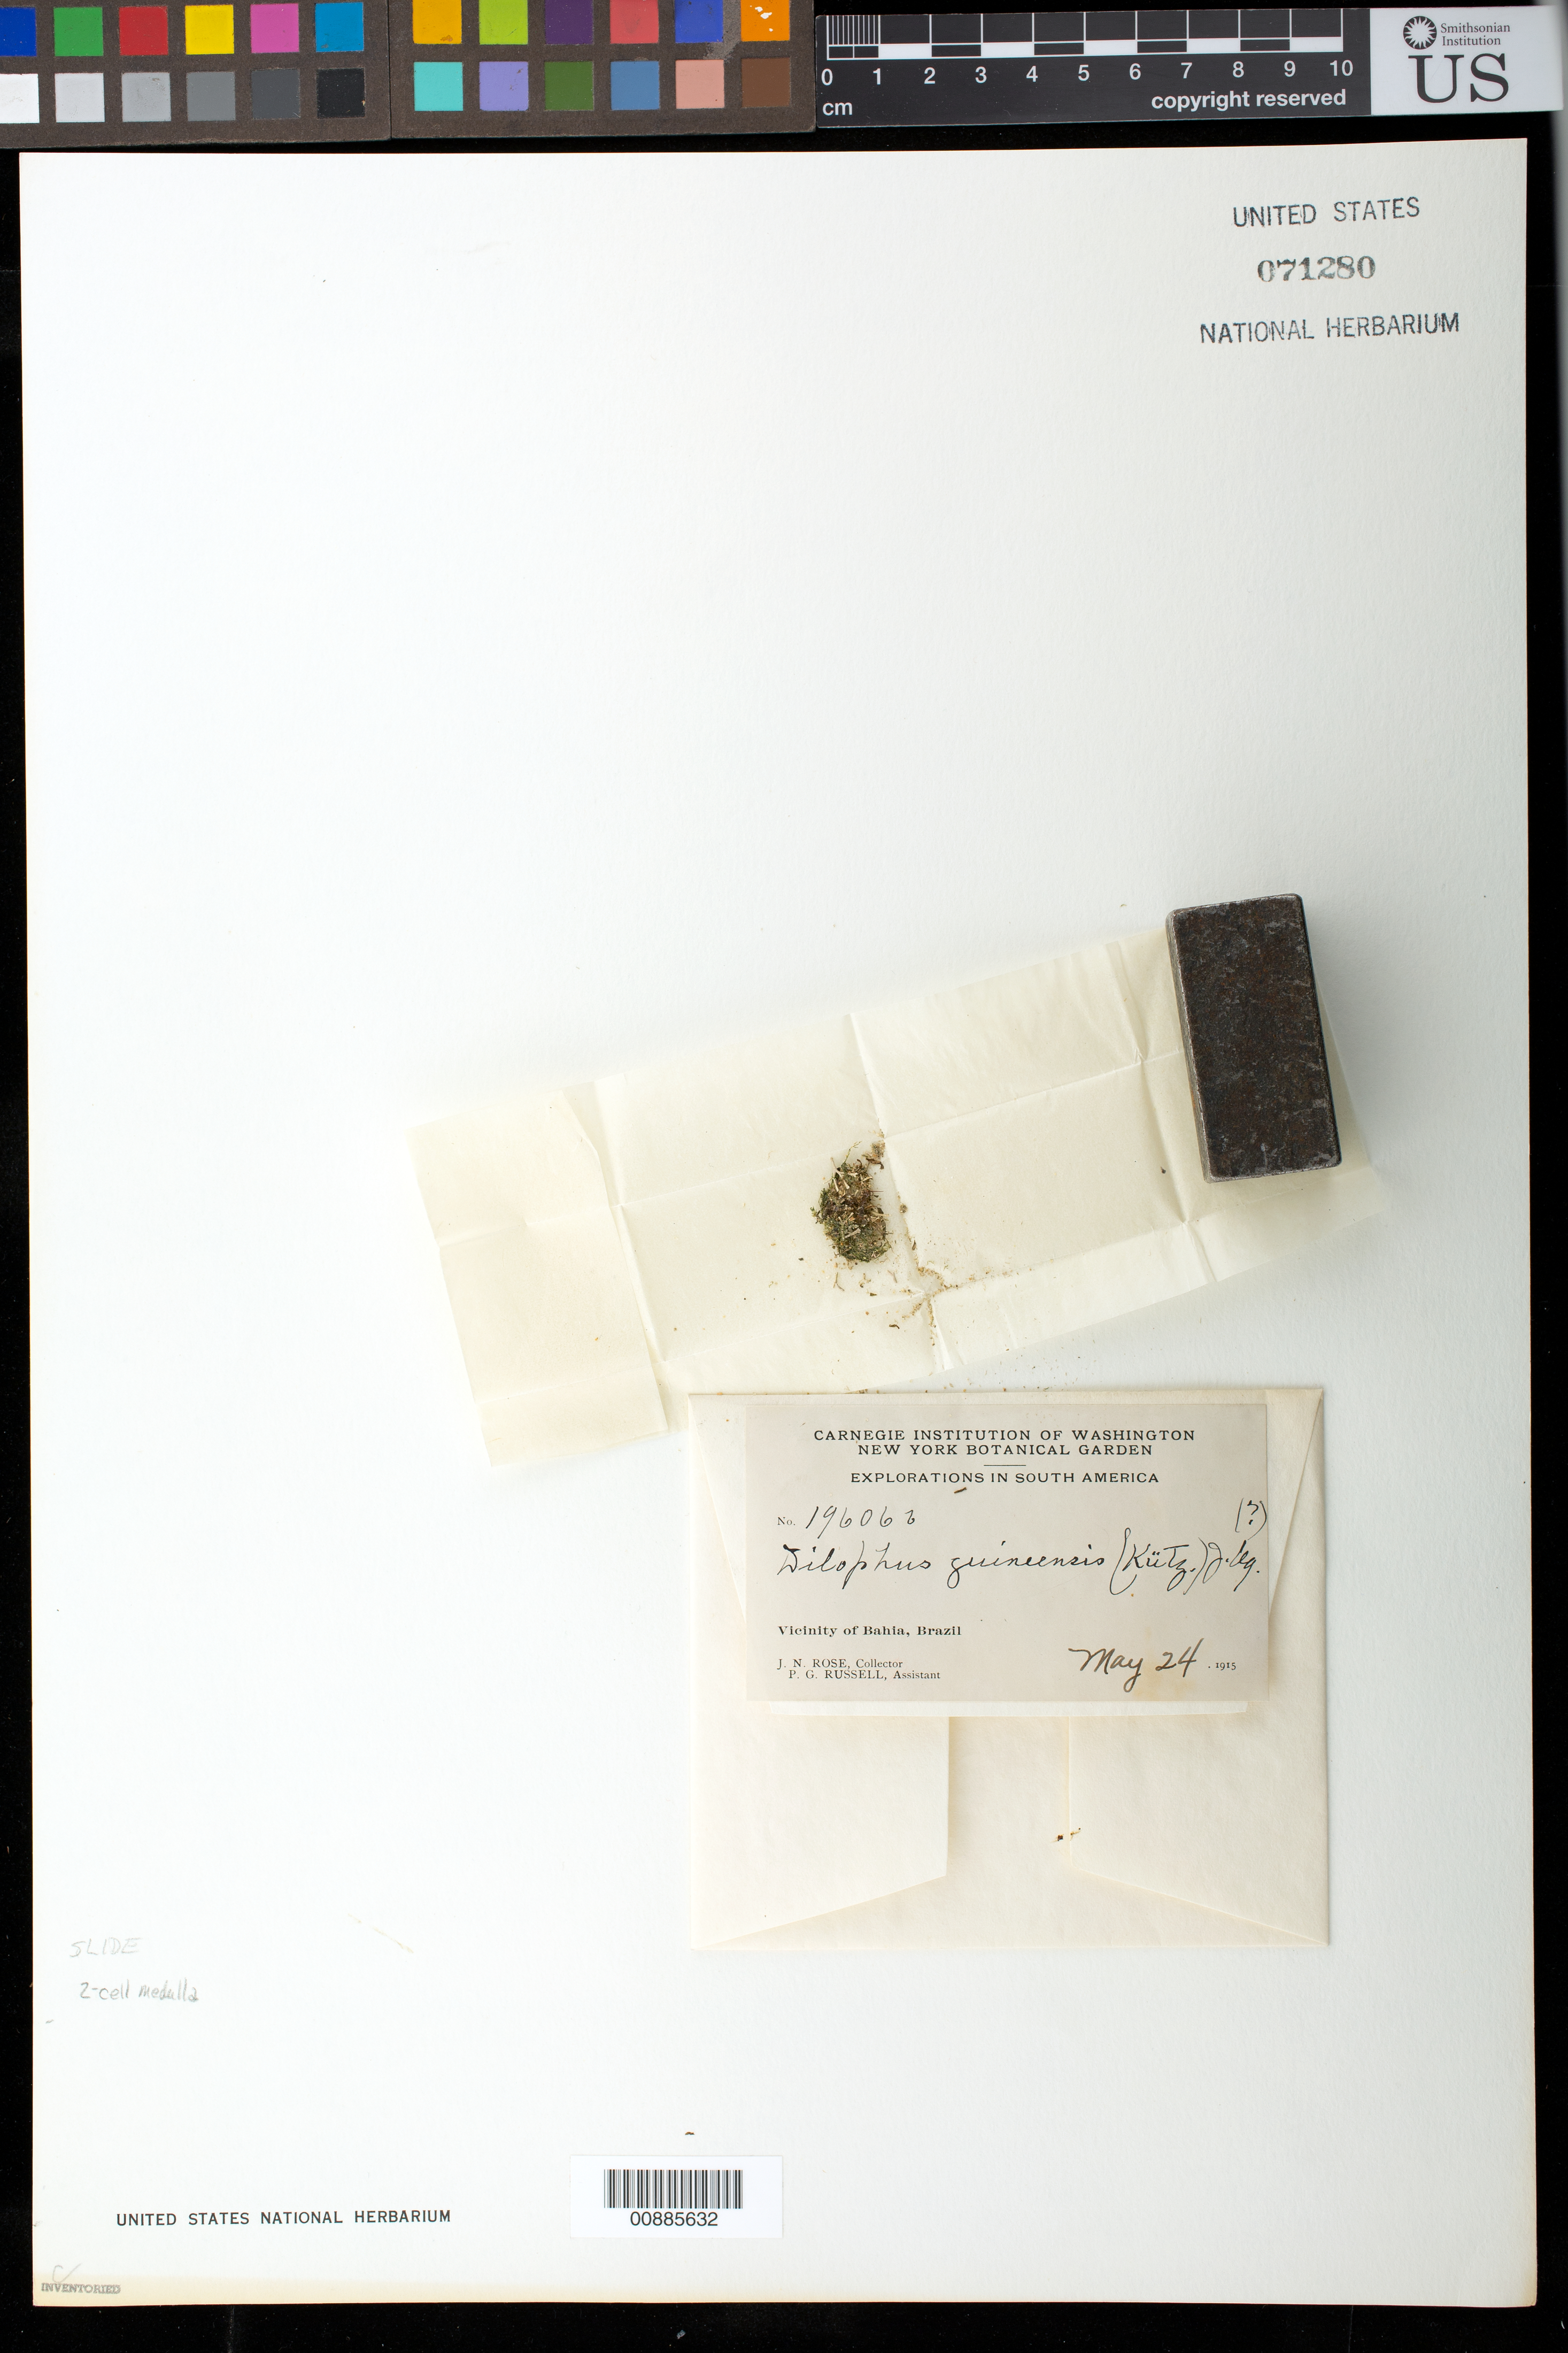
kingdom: Chromista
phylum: Ochrophyta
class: Phaeophyceae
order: Dictyotales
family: Dictyotaceae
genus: Dictyota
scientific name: Dictyota guineensis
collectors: J. N. Rose & P. G. Russell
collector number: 19606b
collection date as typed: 24 May 1915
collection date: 1915-05-24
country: Brazil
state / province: Bahia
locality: Salvador (Bahia) area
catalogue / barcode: US 71280